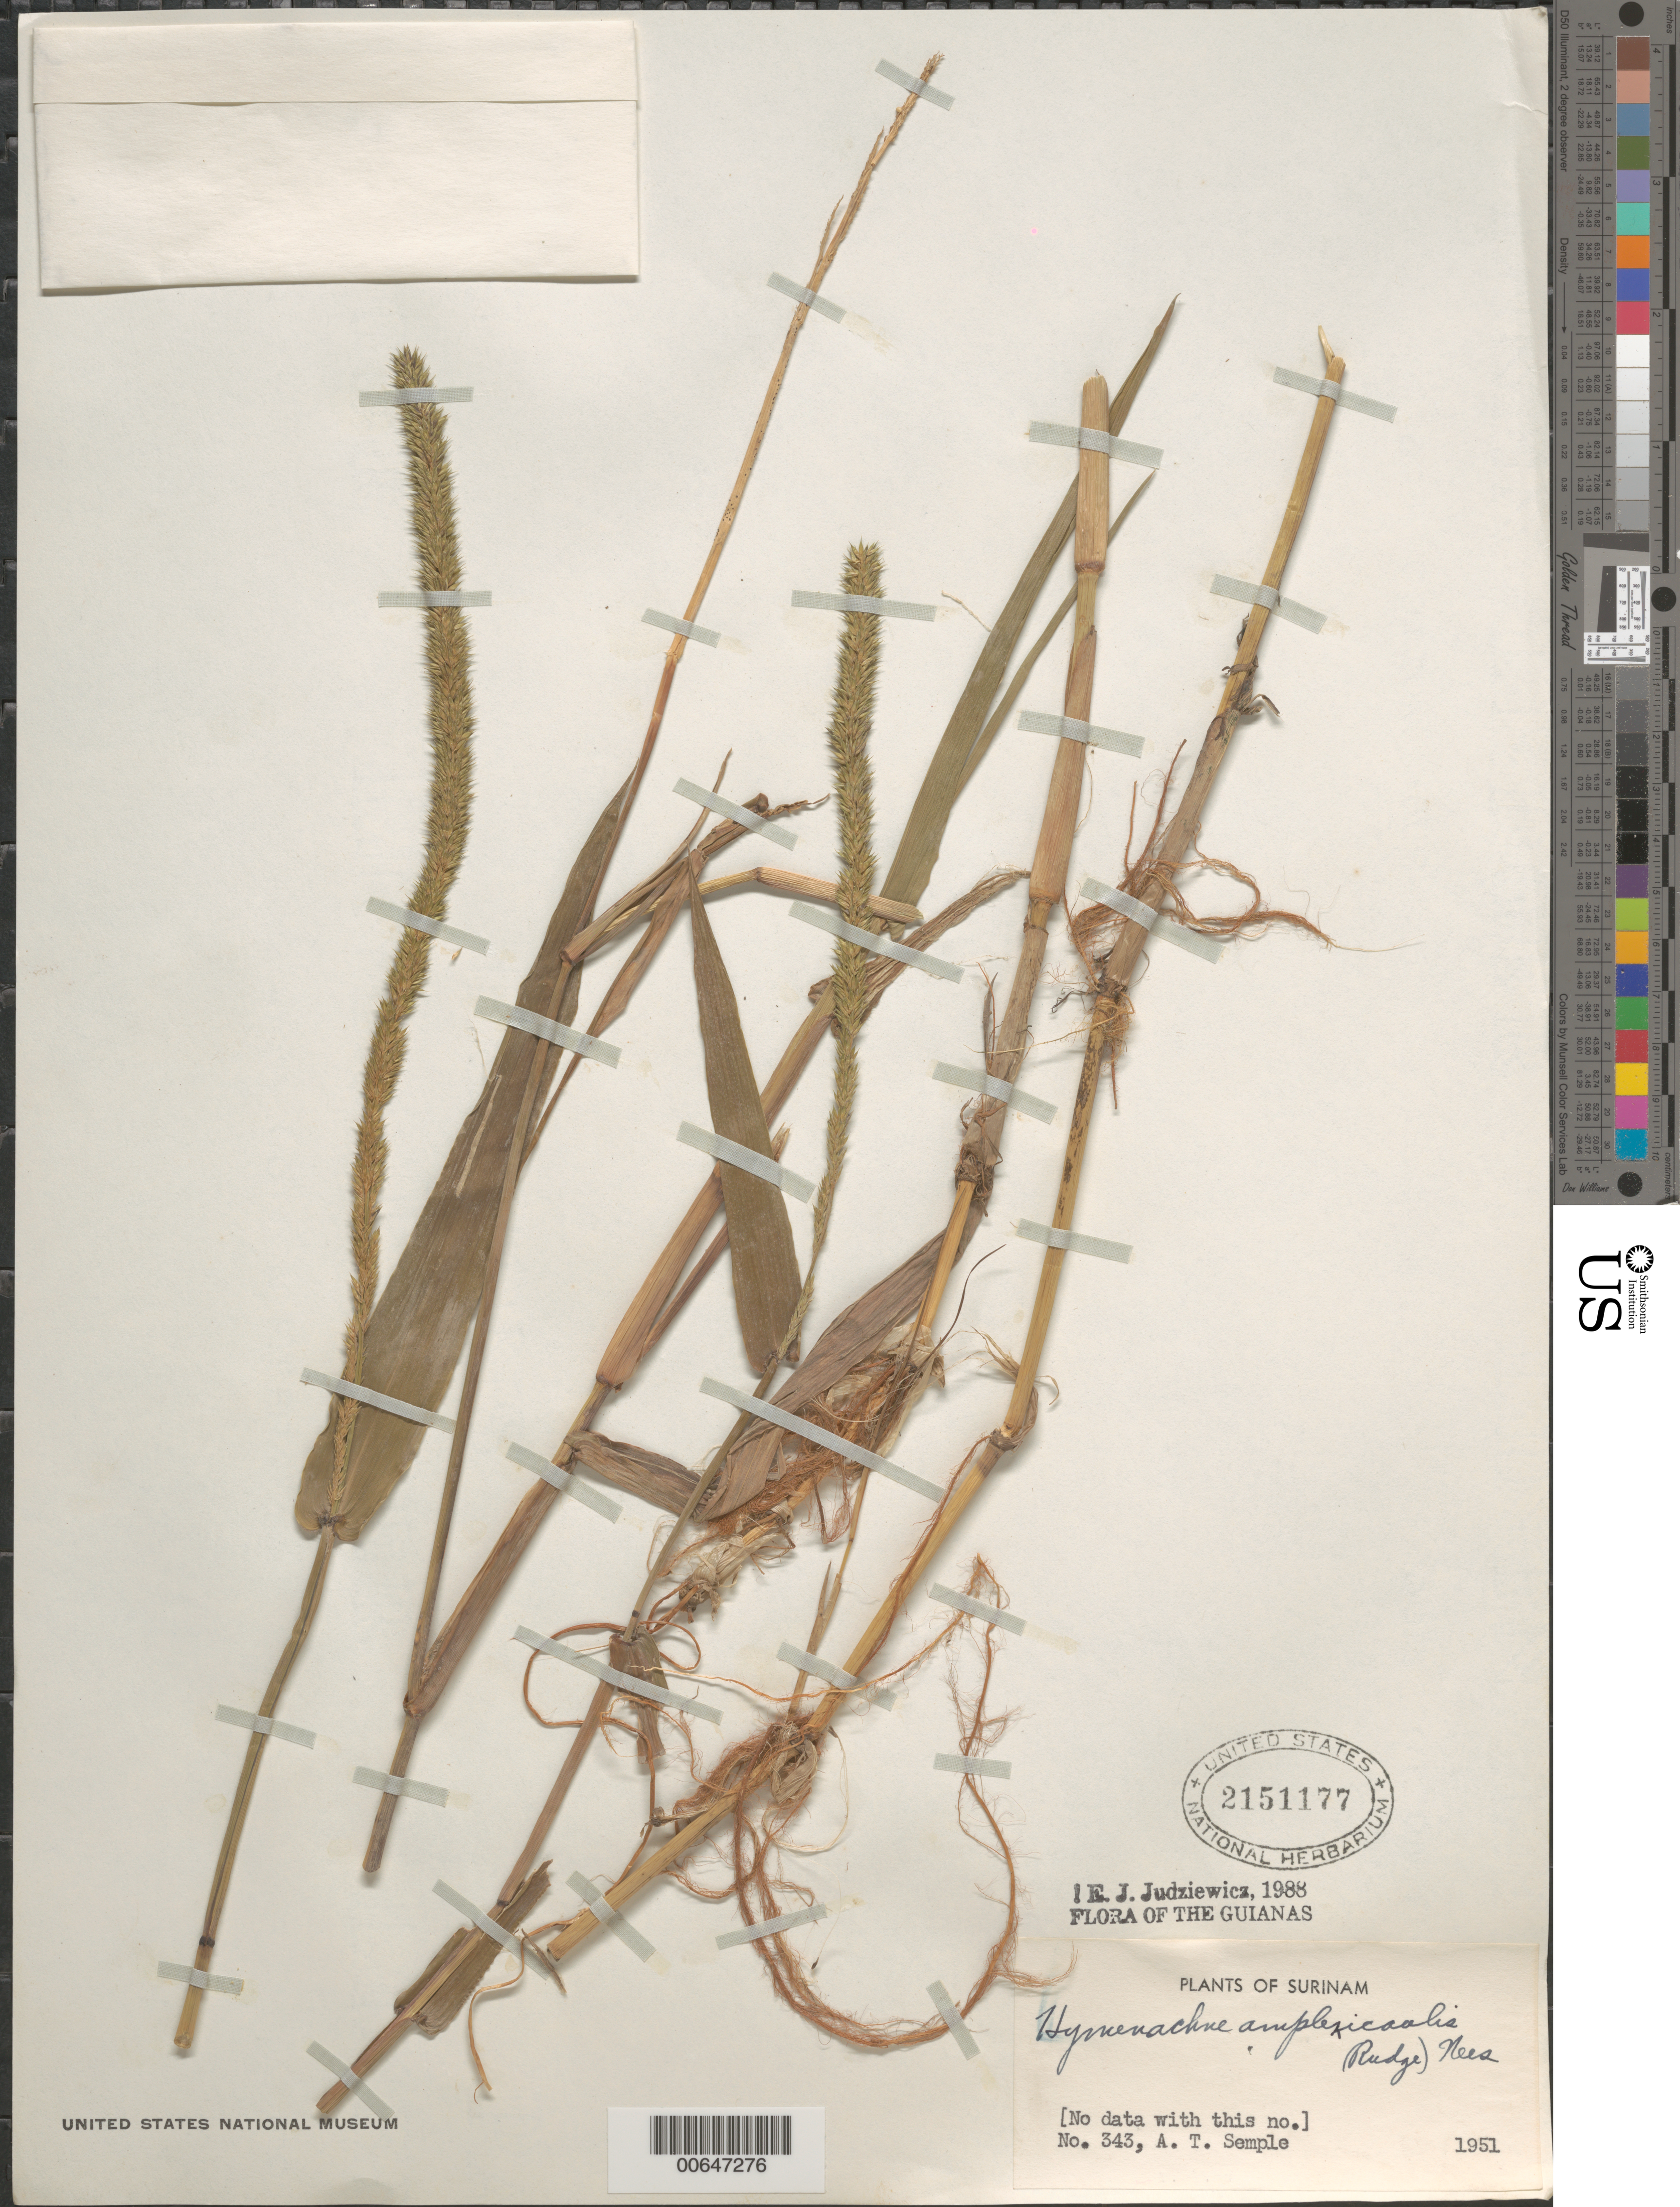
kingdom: Plantae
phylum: Tracheophyta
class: Liliopsida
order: Poales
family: Poaceae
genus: Hymenachne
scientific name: Hymenachne amplexicaulis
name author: (Rudge) Nees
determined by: Judziewicz, E. J.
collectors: A. Semple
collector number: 343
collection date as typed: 1951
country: Suriname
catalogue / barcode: US 2151177